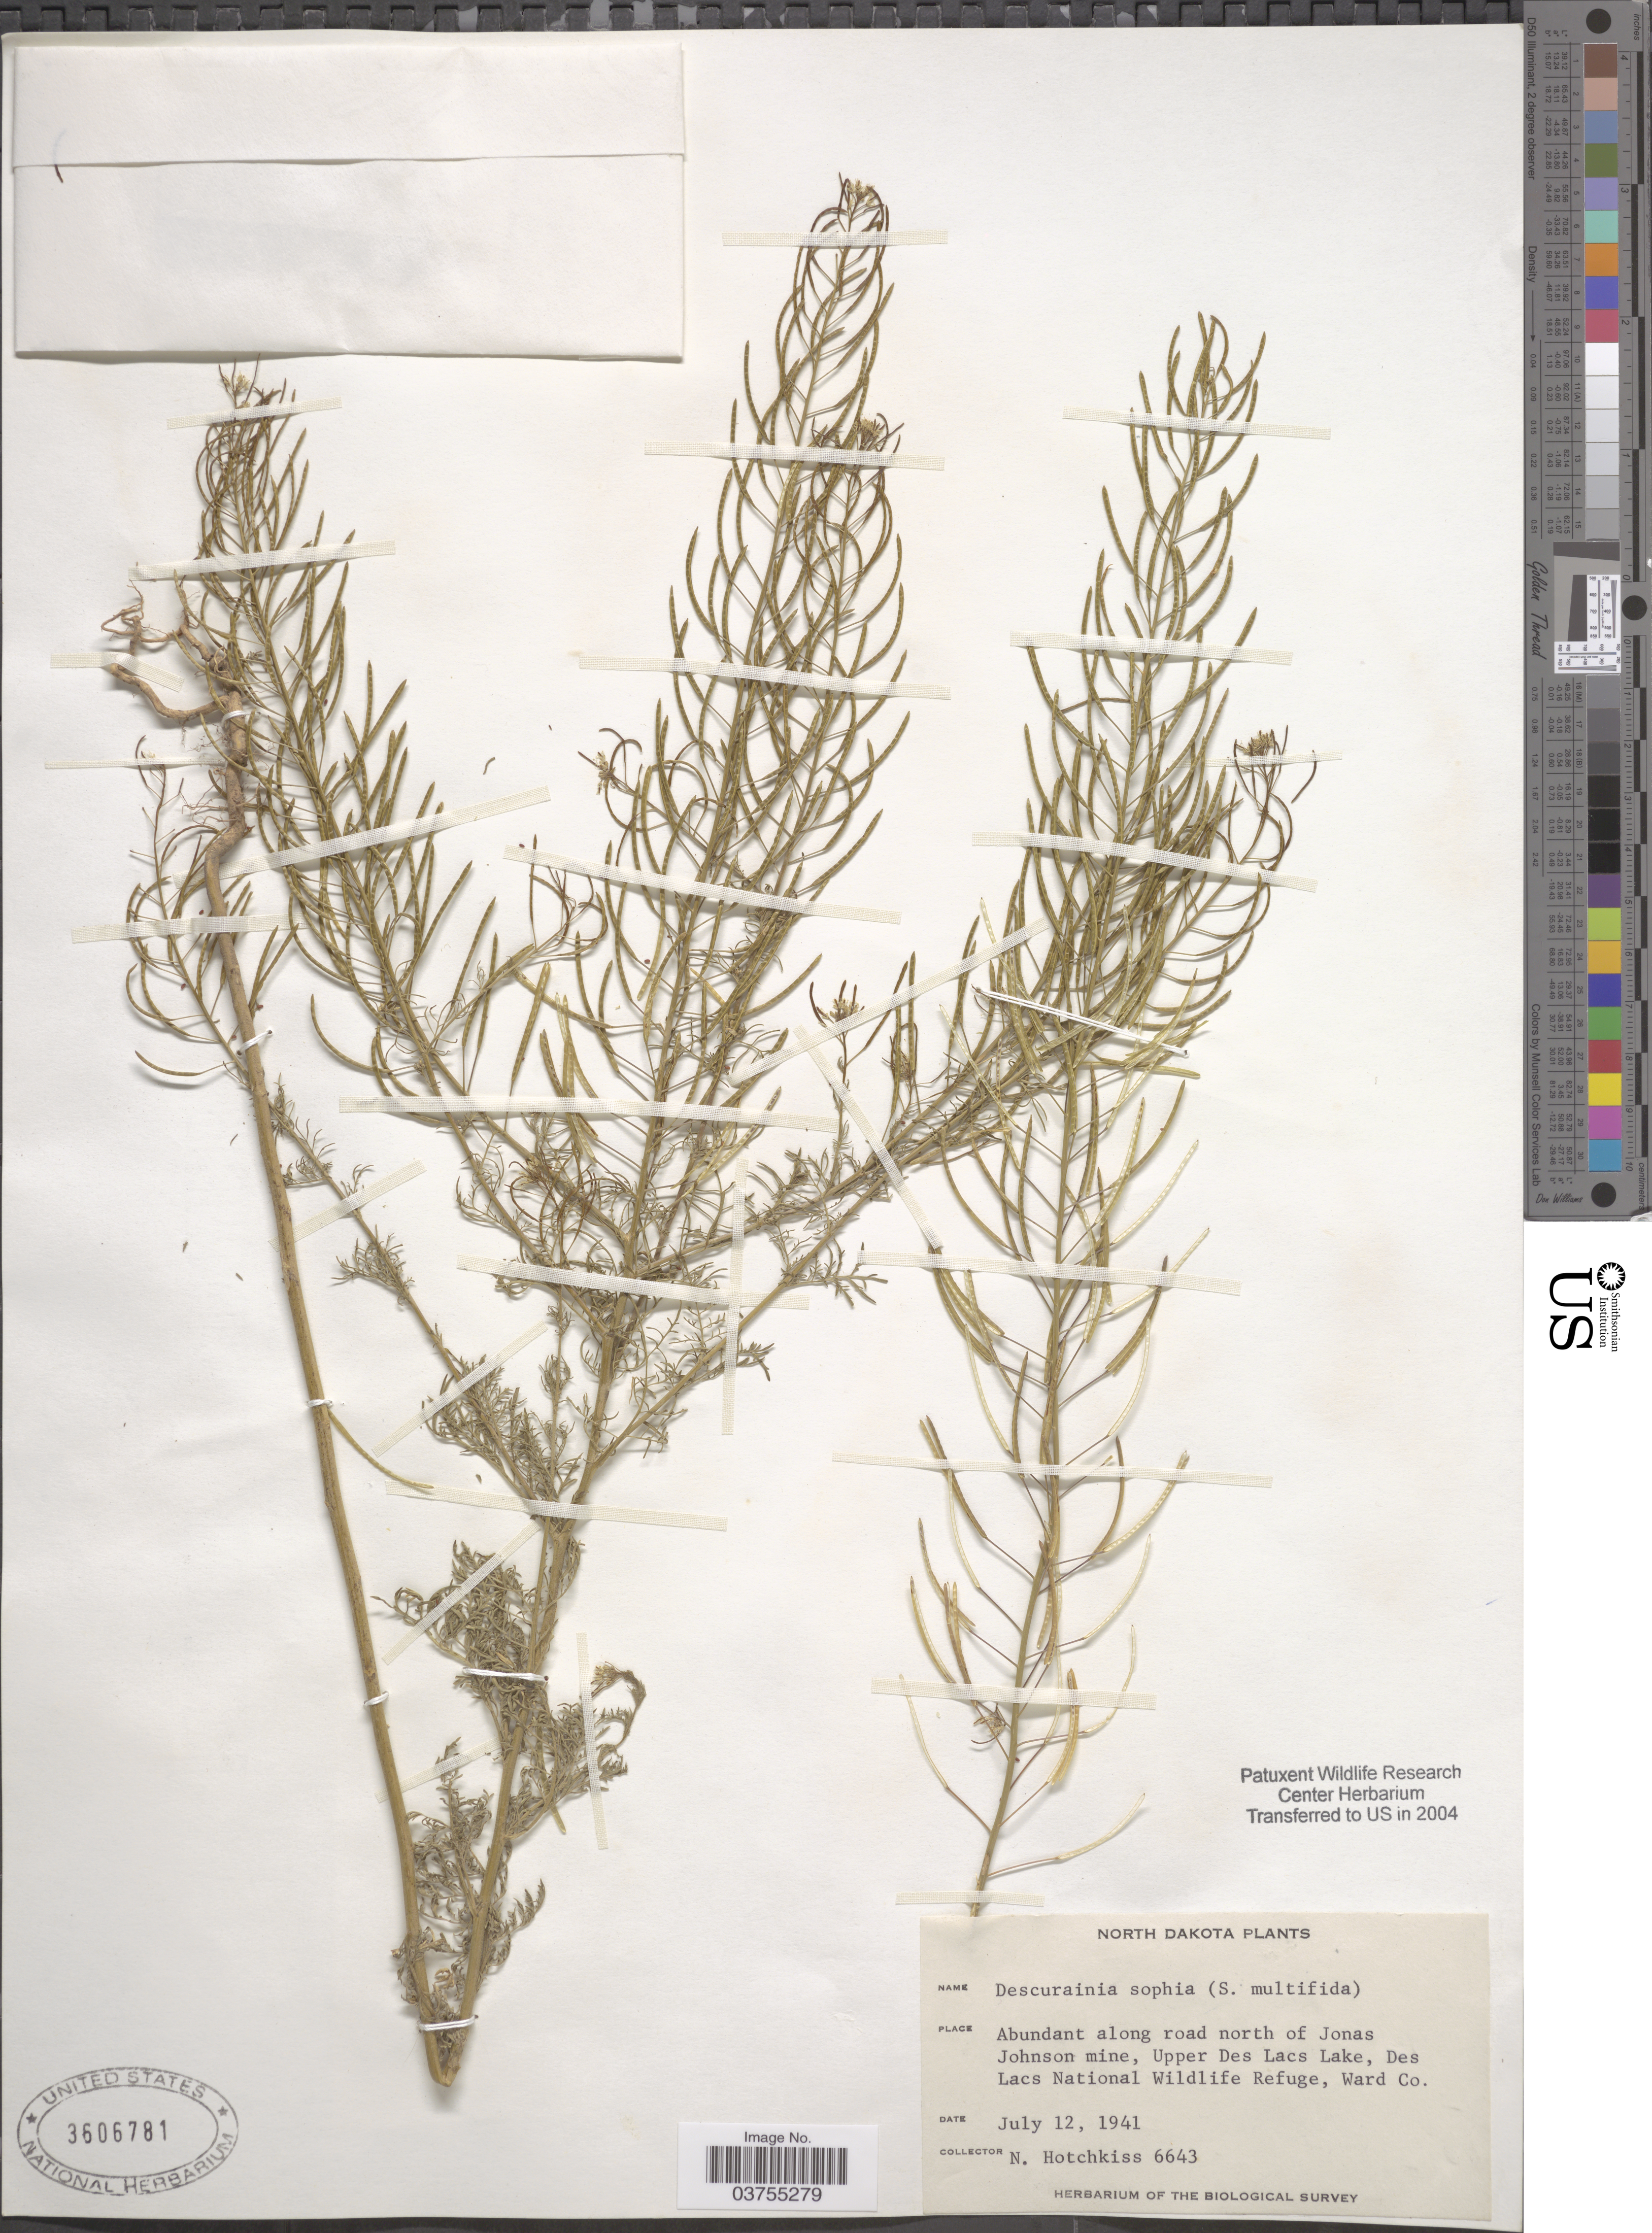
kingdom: Plantae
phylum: Tracheophyta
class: Magnoliopsida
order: Brassicales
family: Brassicaceae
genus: Descurainia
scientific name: Descurainia sophia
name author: (L.) Webb ex Prantl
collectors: N. Hotchkiss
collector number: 6643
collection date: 1941-07-12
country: United States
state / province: North Dakota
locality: Abundant along road north of Jonas Johnson mine, Upper Des Lacs Lake, Des Lacs National Wildlife Refuge, Ward Co.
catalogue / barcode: US 3606781